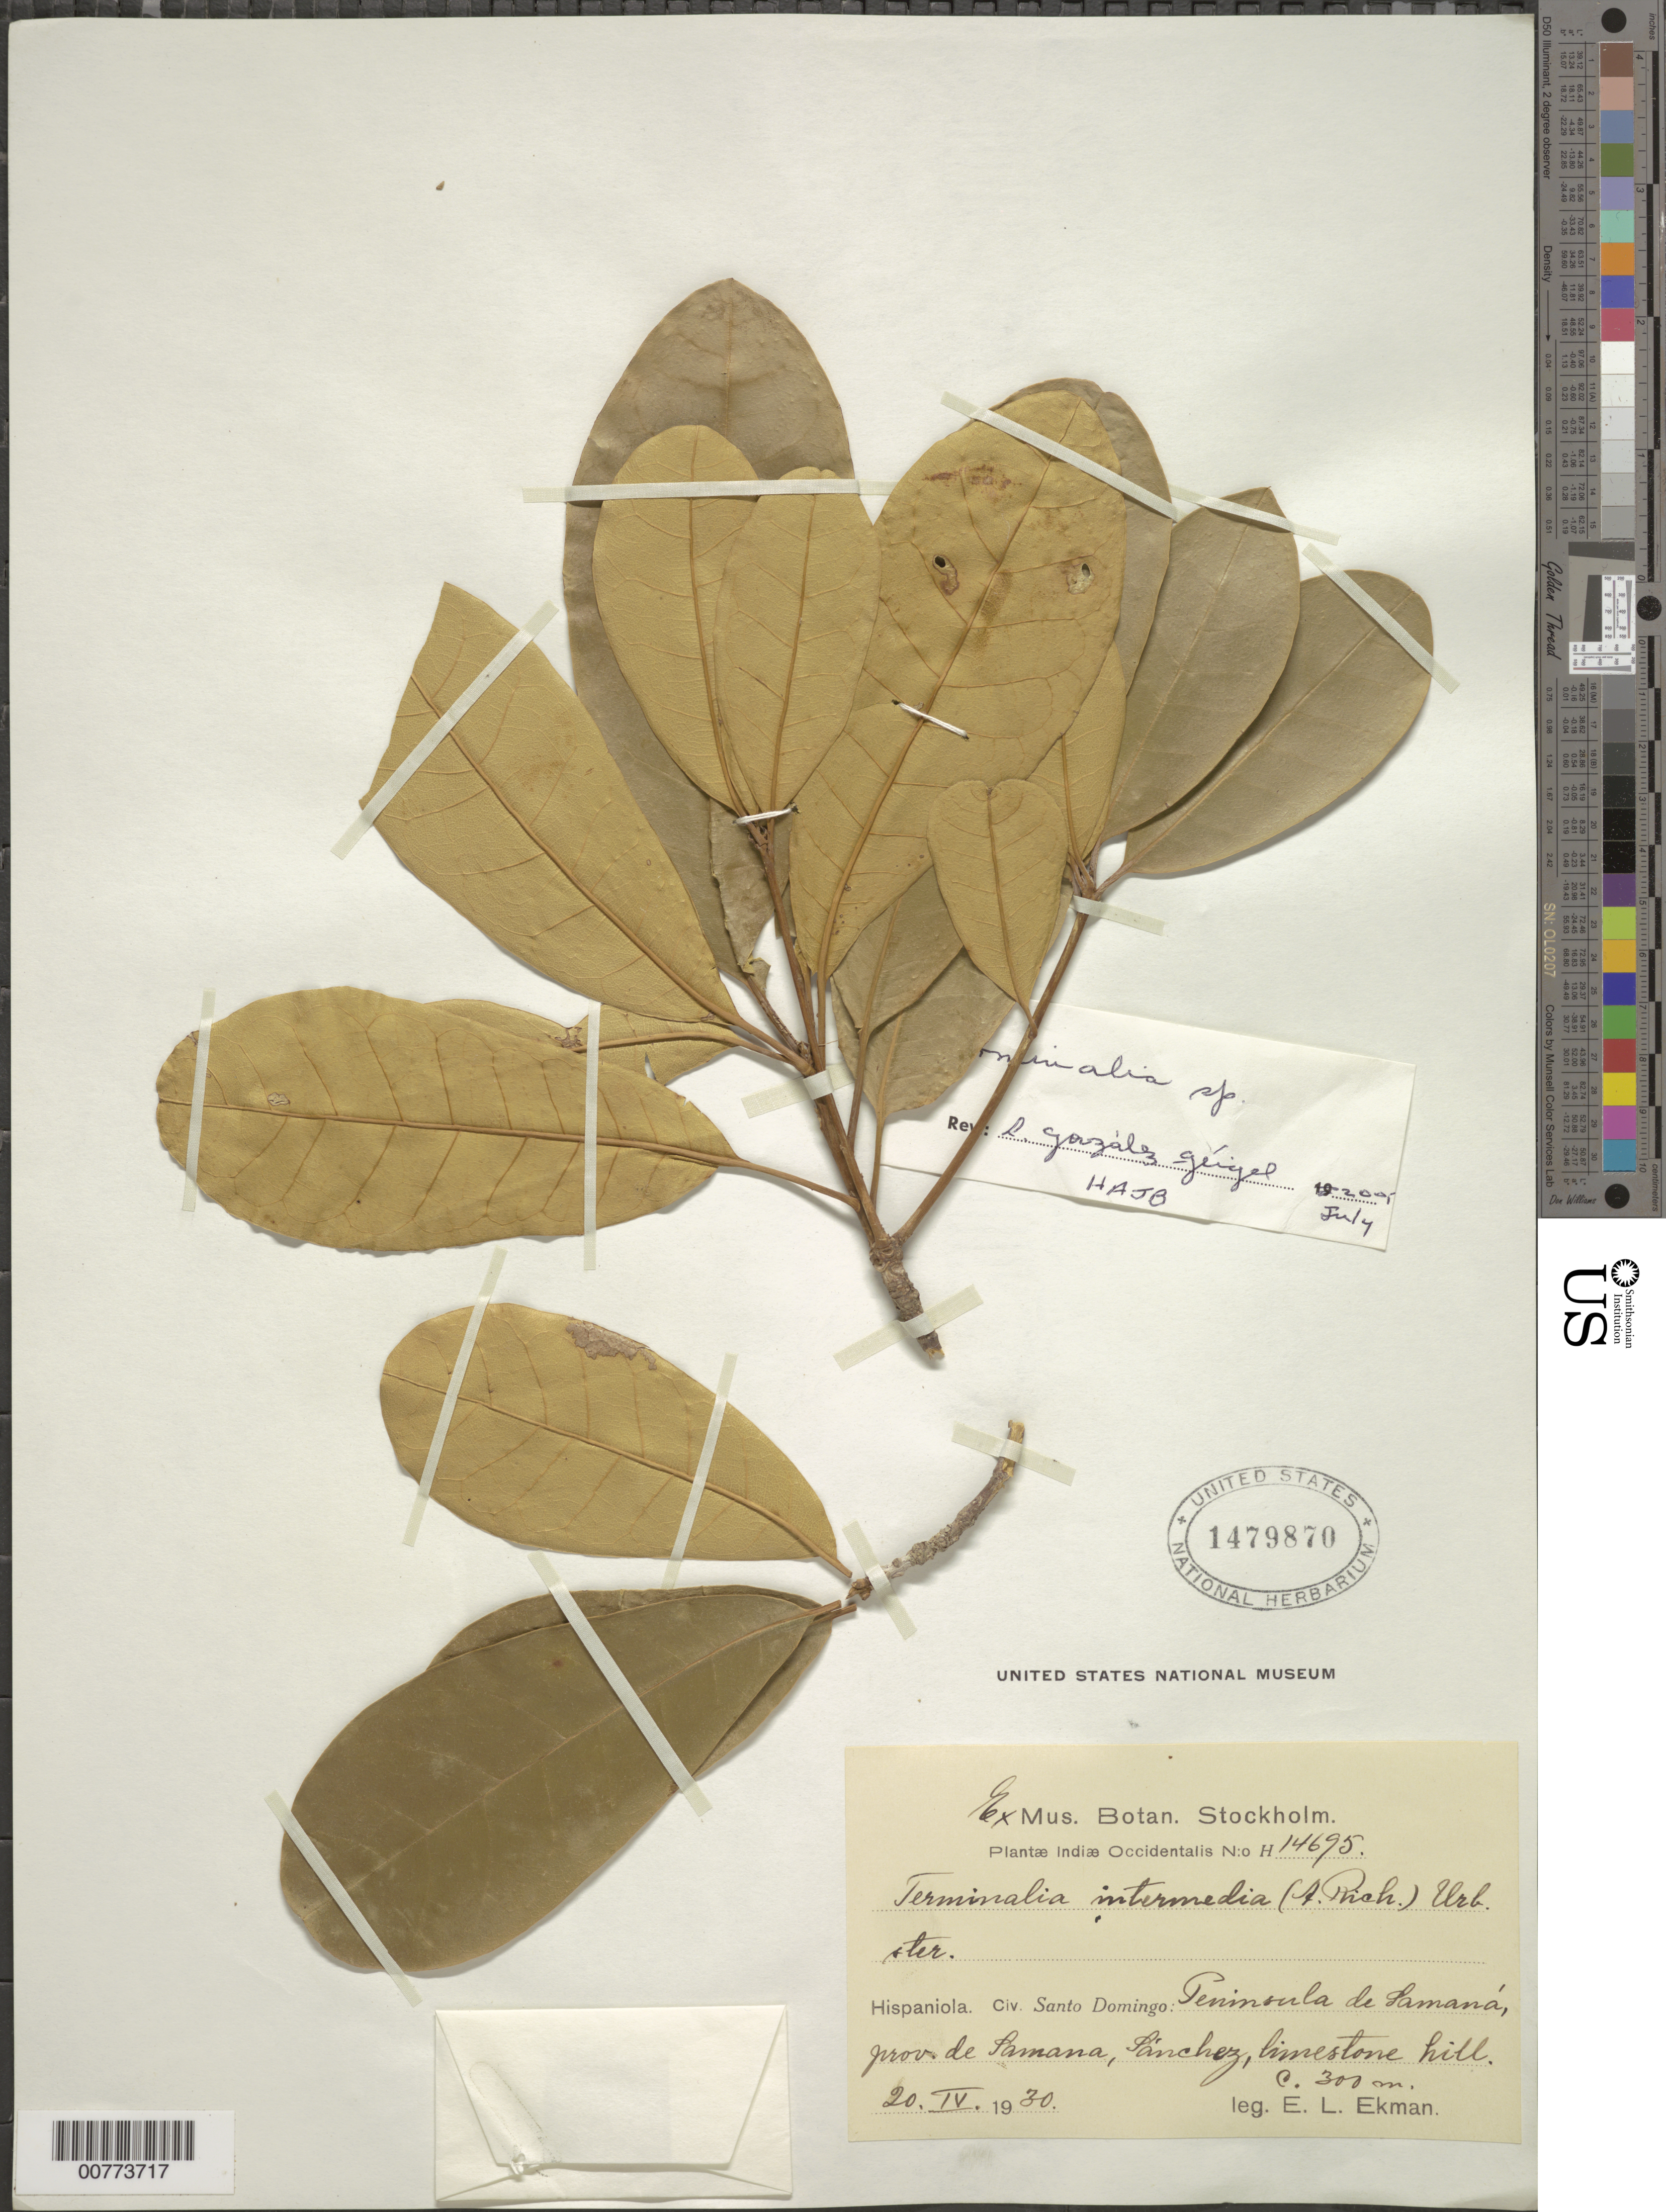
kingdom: Plantae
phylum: Tracheophyta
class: Magnoliopsida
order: Myrtales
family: Combretaceae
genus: Terminalia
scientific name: Terminalia intermedia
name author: (A. Rich.) Urb.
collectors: E. L. Ekman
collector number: H 14695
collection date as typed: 20 Apr 1930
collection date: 1930-04-20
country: Dominican Republic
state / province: Samana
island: Hispaniola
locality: Peninsula of Samaná, Sánchez.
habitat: Limestone hill.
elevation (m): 300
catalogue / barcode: US 1479870